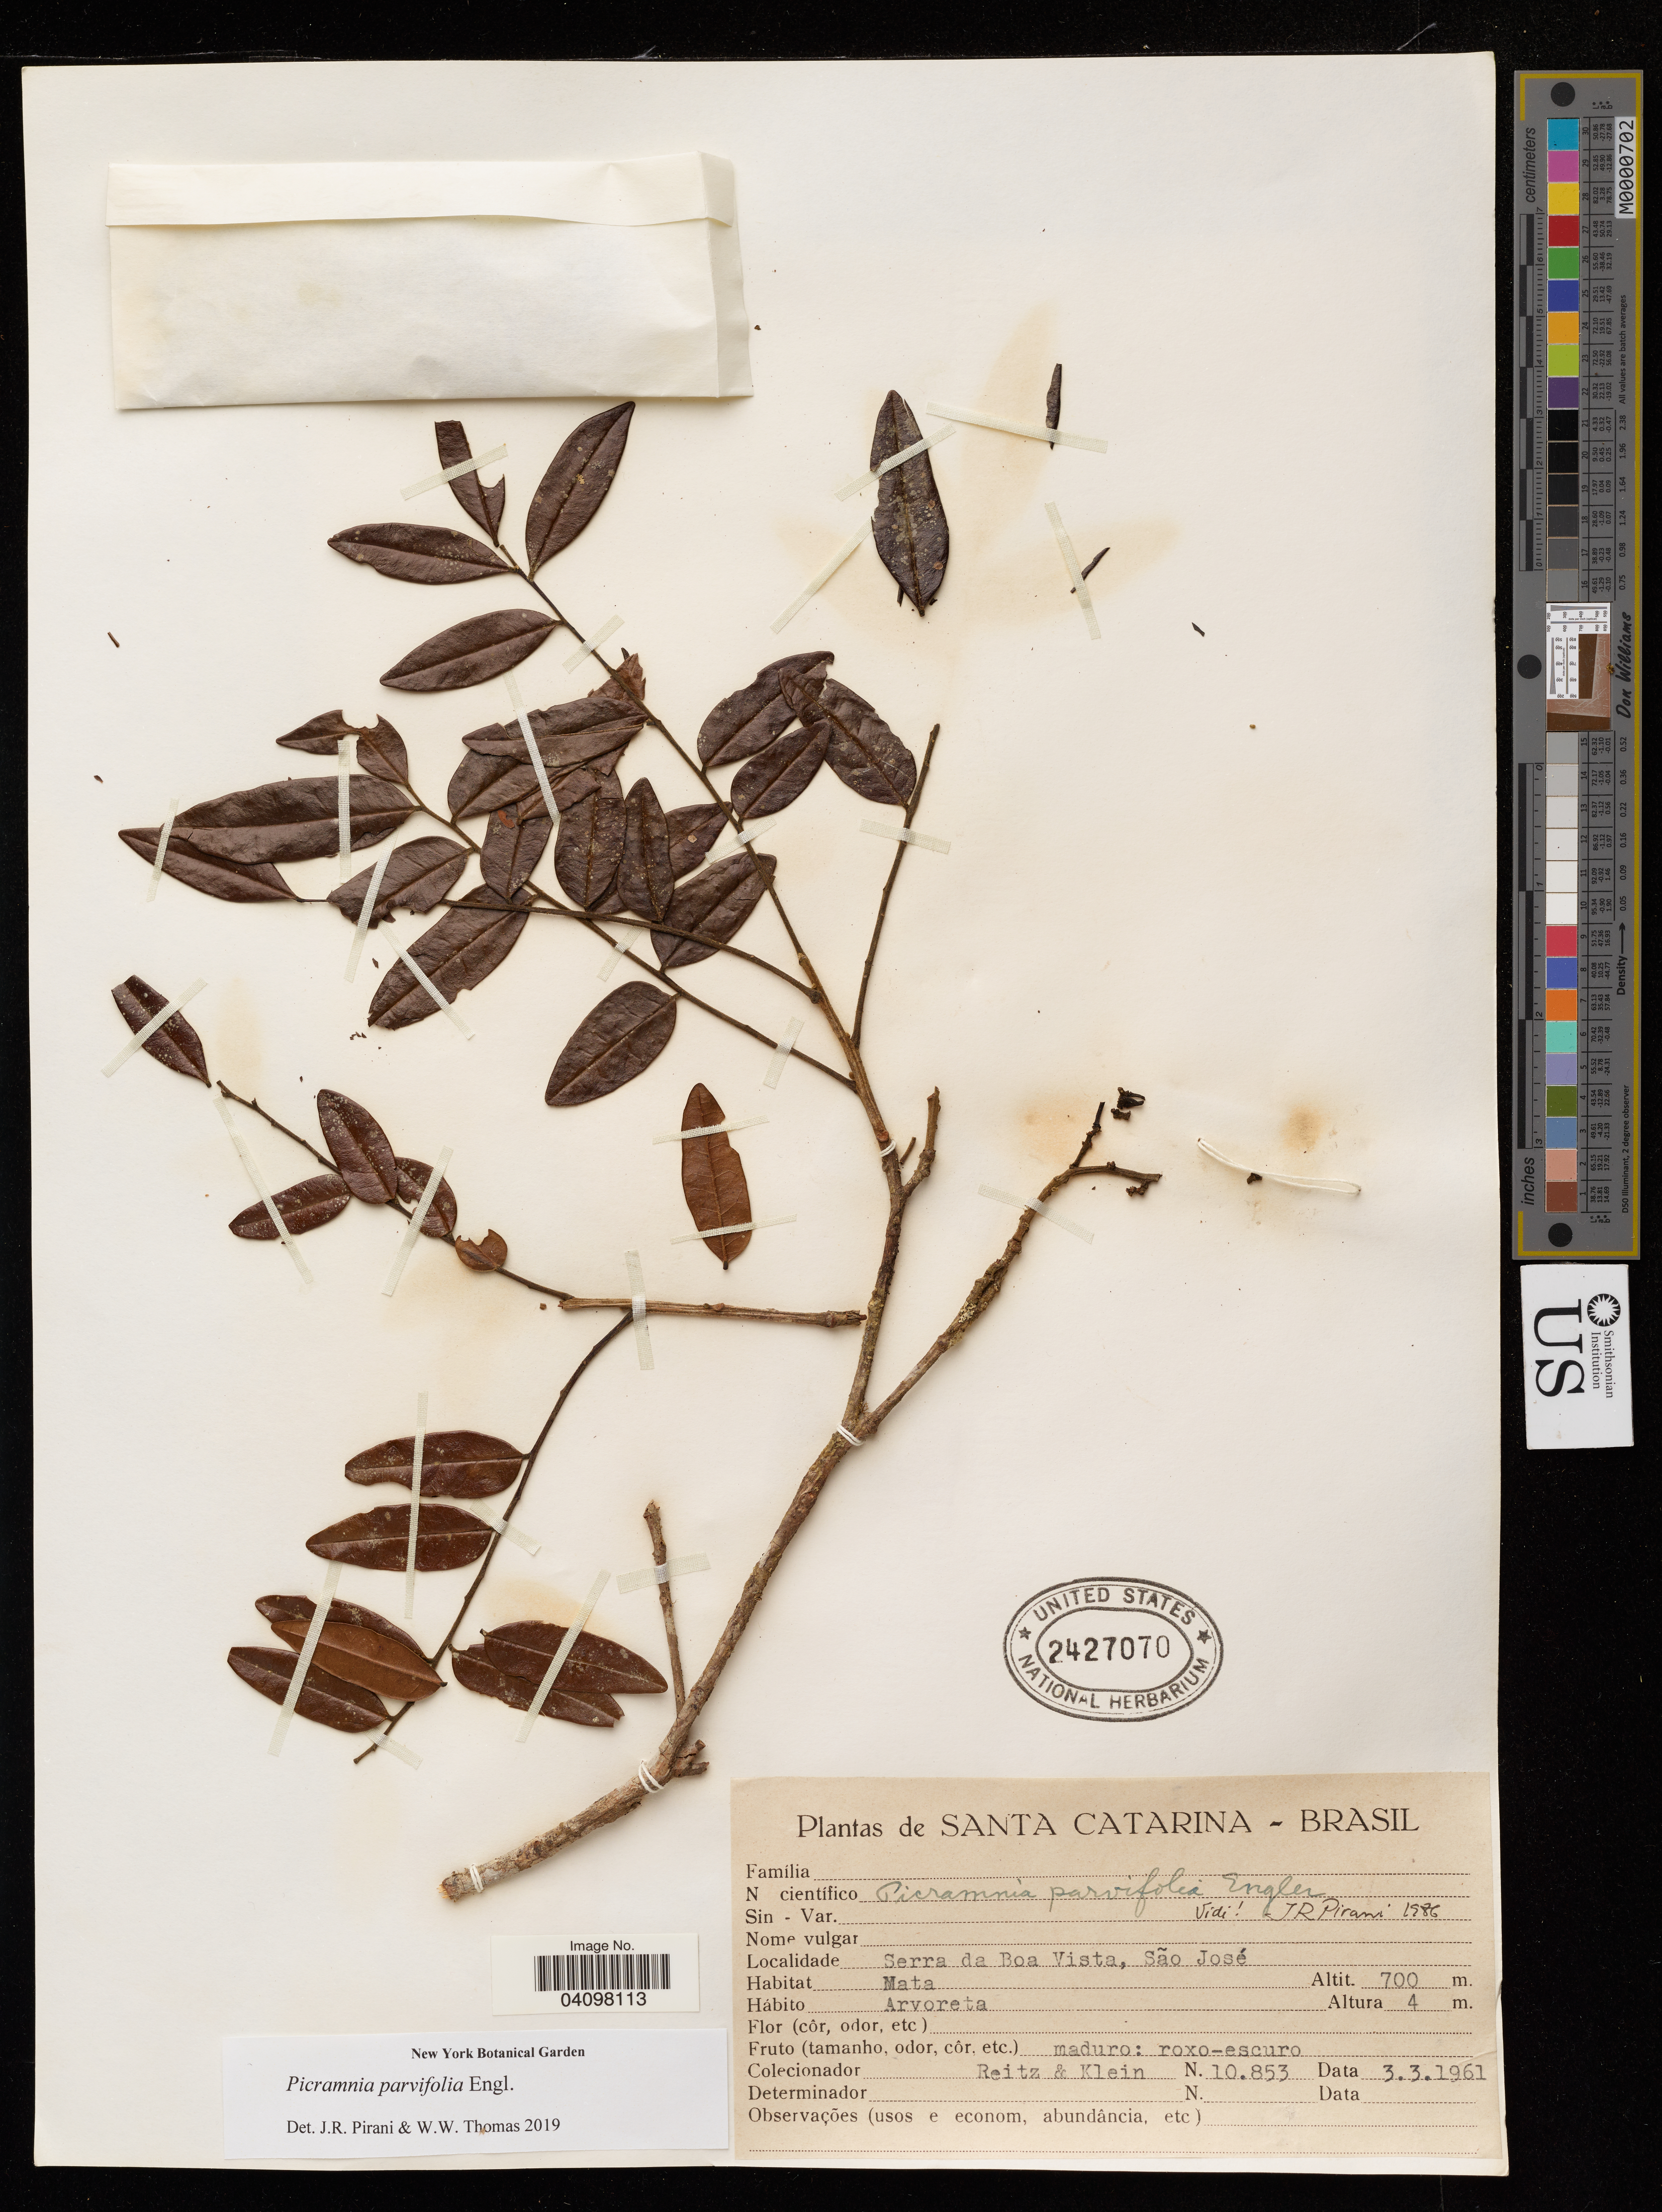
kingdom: Plantae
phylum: Tracheophyta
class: Magnoliopsida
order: Picramniales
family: Picramniaceae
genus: Picramnia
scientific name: Picramnia parvifolia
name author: Engl.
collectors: Reitz & Klein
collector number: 10.853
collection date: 1961-03-03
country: Brazil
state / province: Santa Catarina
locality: Serra da Boa Vista, Sao Jose.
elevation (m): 700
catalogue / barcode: US 2427070